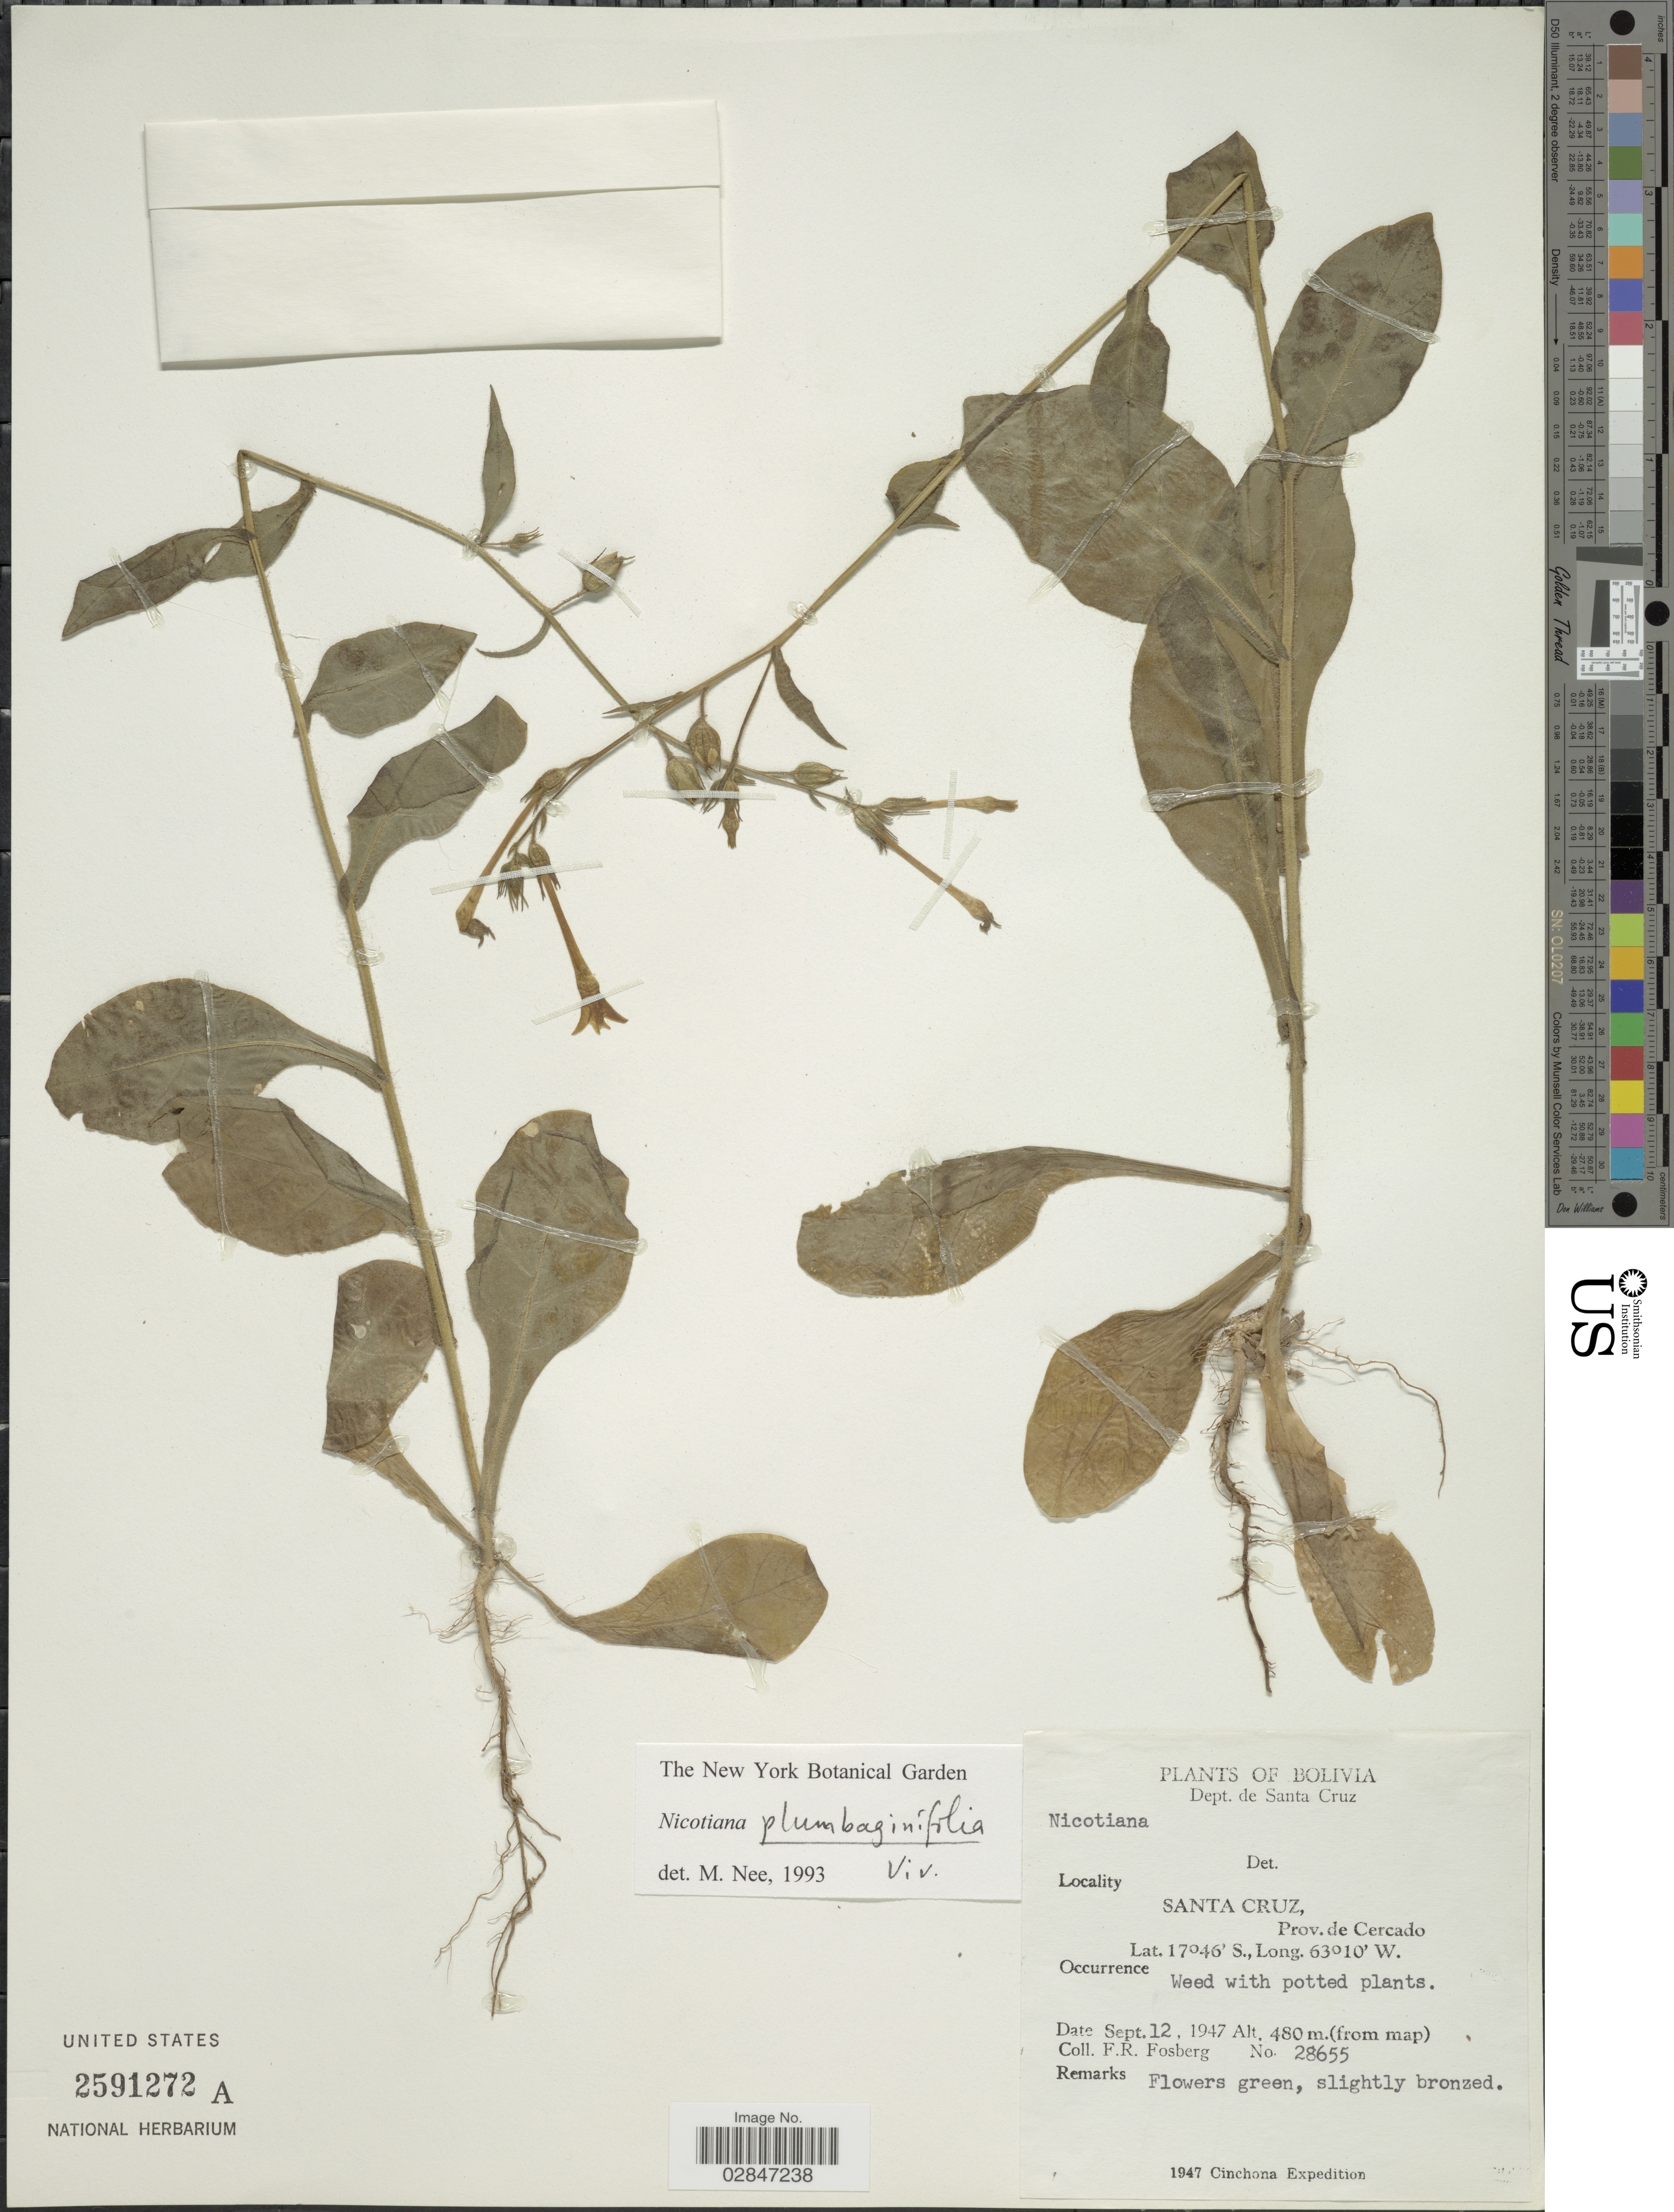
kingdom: Plantae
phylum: Tracheophyta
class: Magnoliopsida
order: Solanales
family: Solanaceae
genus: Nicotiana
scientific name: Nicotiana plumbaginifolia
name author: Viv.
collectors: F. R. Fosberg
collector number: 28655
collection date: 1947-09-12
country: Bolivia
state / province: Santa Cruz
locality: Dept. de Santa Cruz, Prov. de Cercado.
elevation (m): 480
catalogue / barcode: US 2591272A